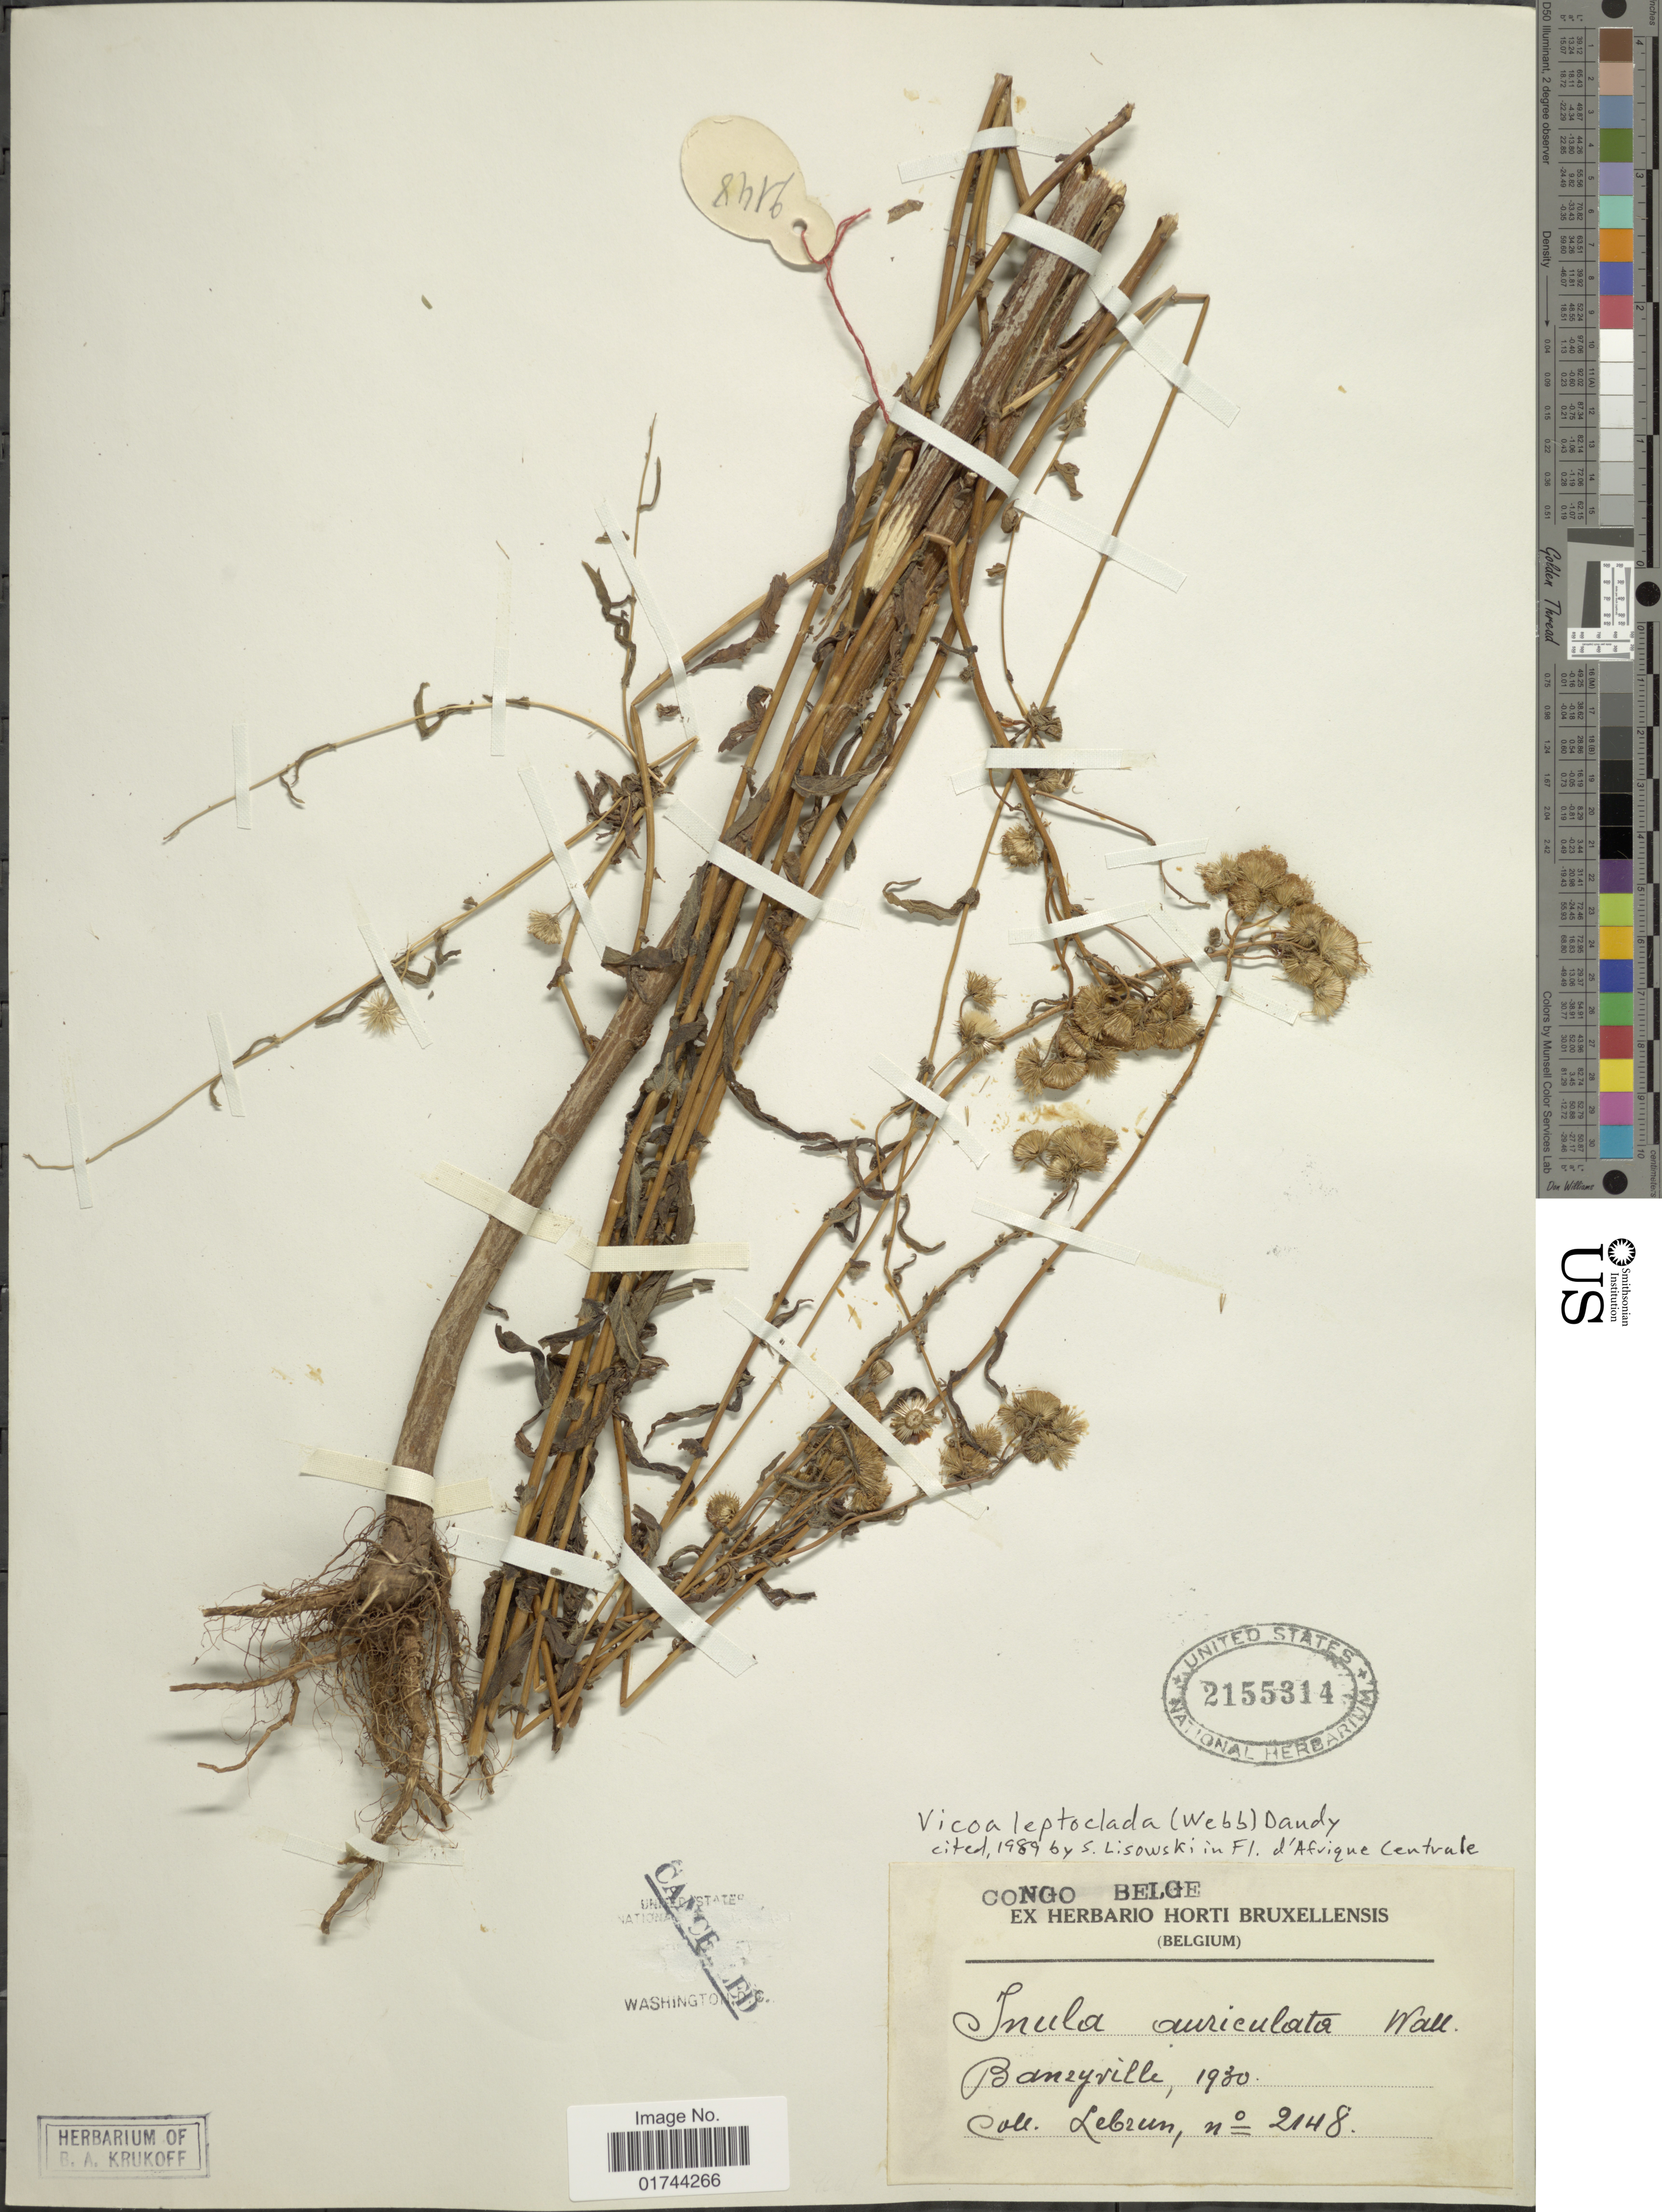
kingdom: Plantae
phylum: Tracheophyta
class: Magnoliopsida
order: Asterales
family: Asteraceae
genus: Vicoa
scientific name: Vicoa leptoclada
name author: (Webb) Dandy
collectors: J.A. Lebrun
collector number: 2148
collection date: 1930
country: Congo, Democratic Republic of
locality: Banzyville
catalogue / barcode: US 2155314